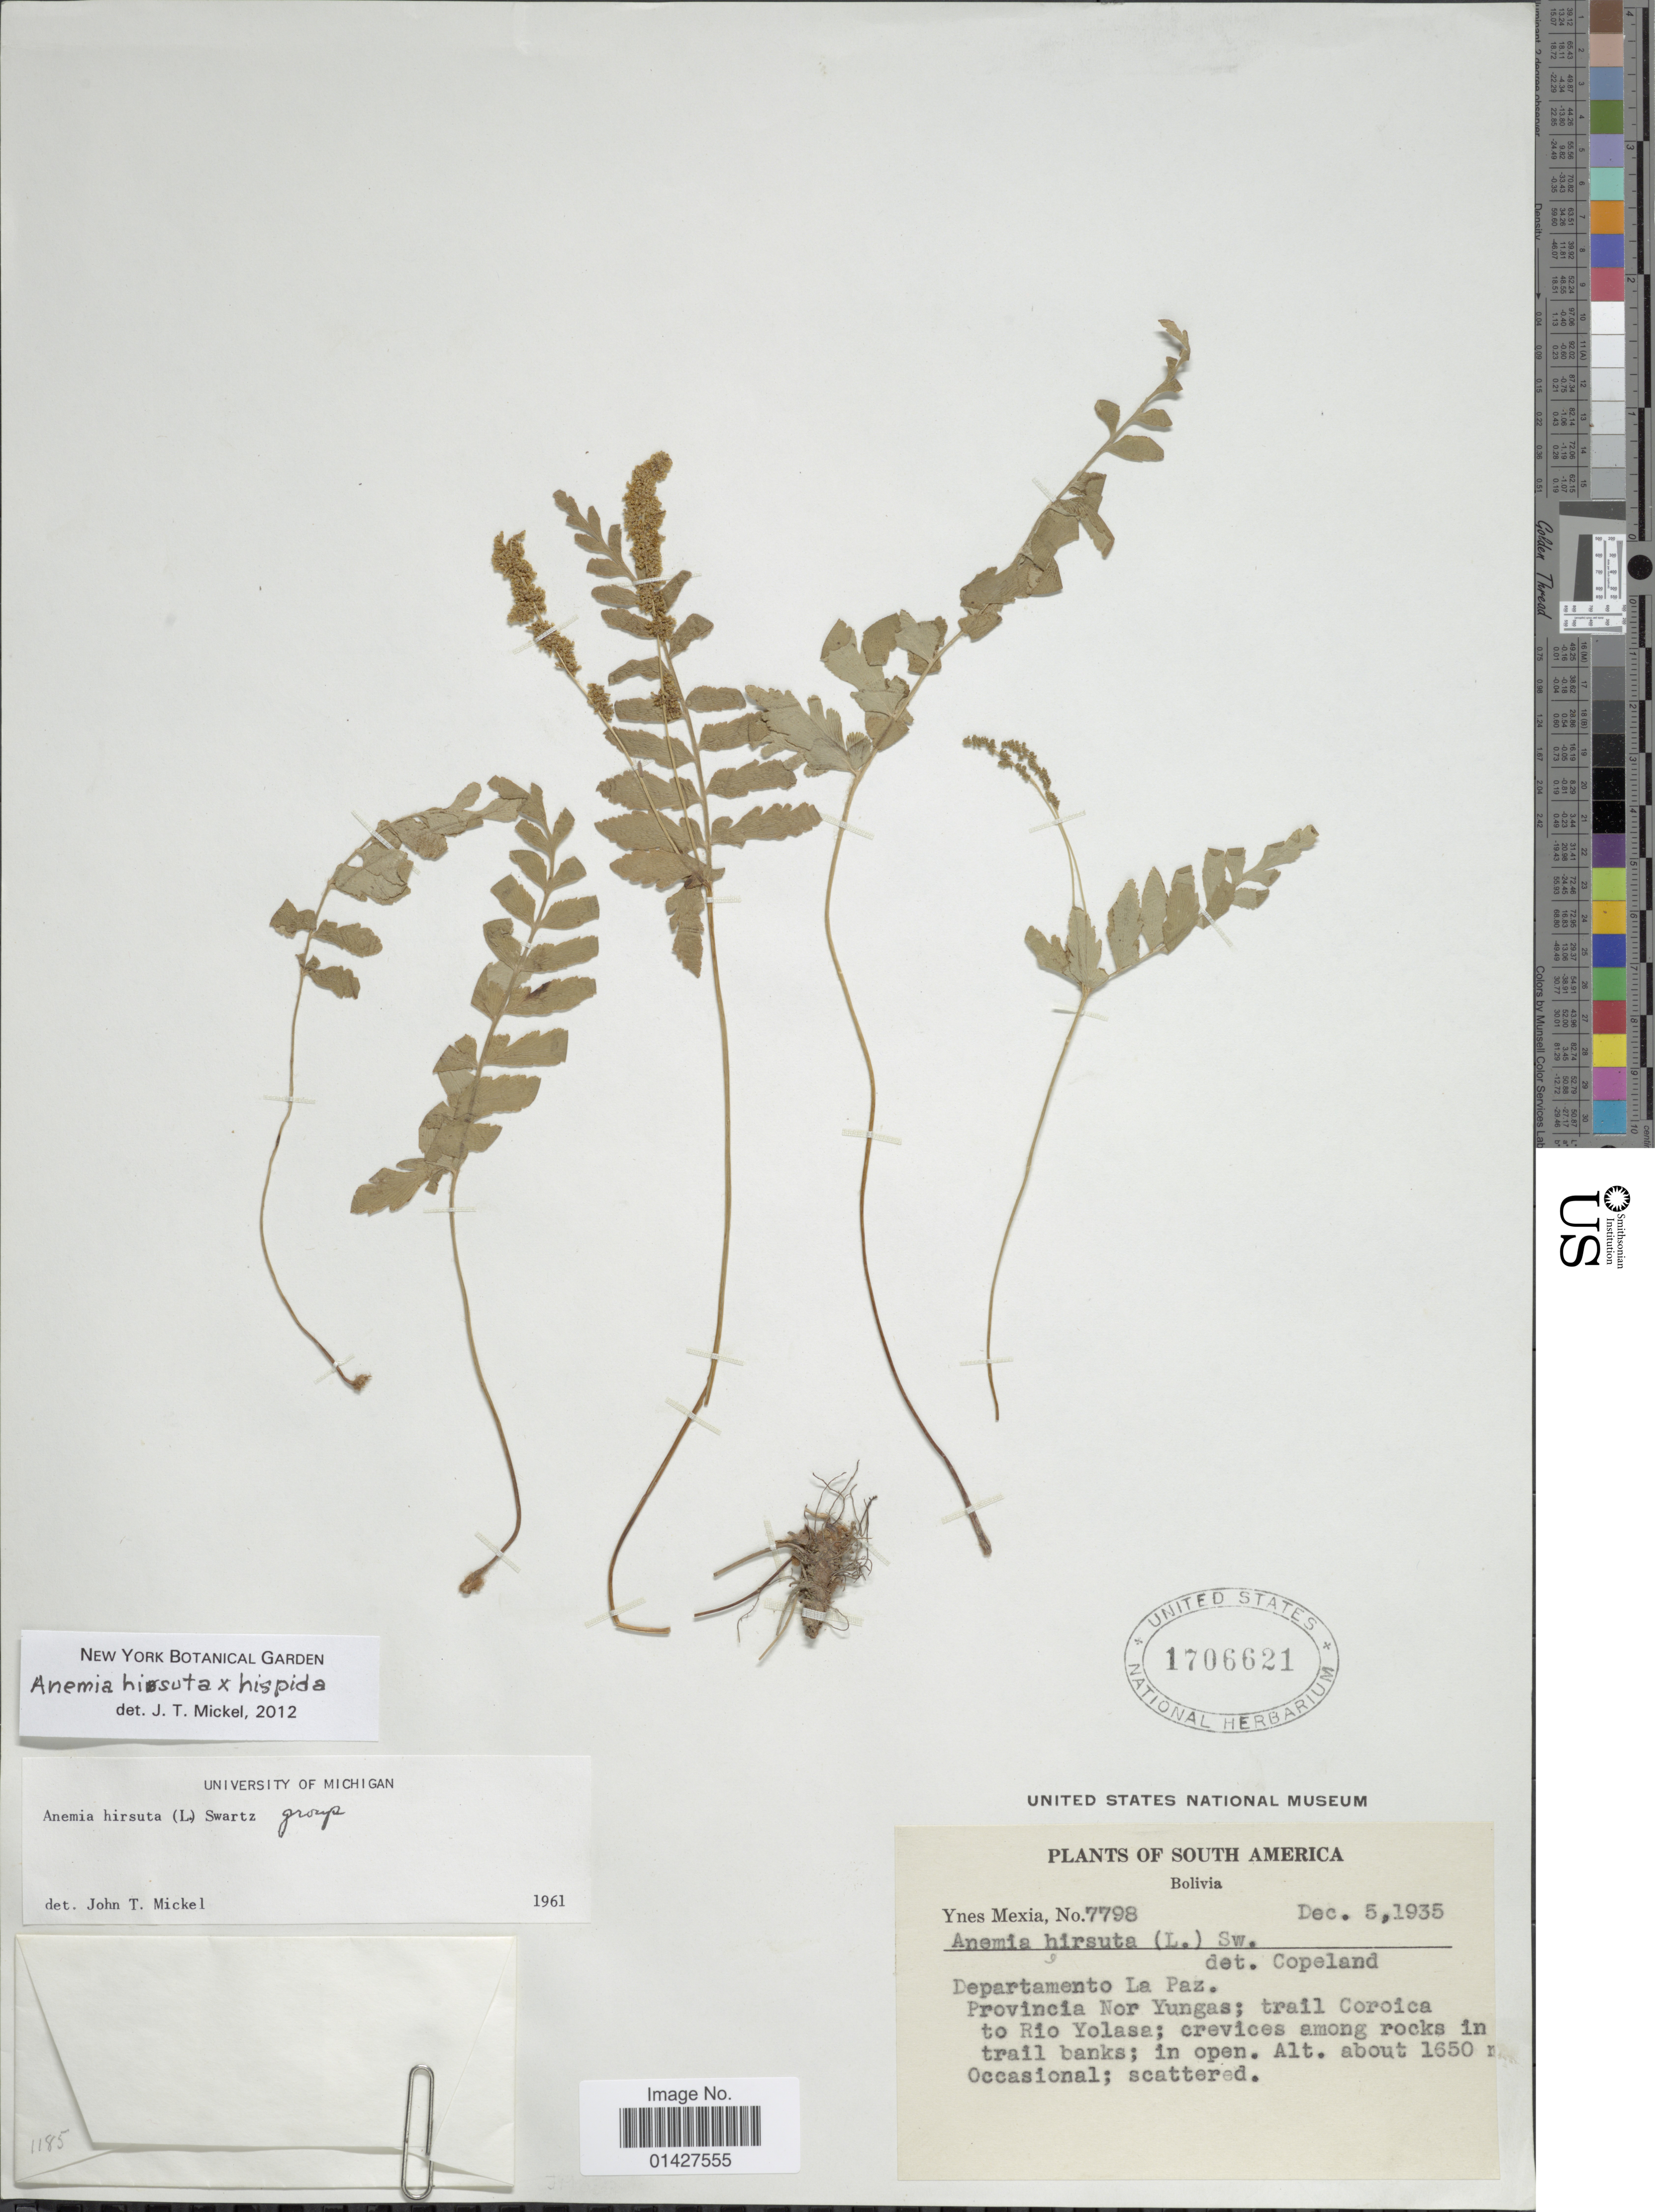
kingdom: Plantae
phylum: Tracheophyta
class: Polypodiopsida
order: Schizaeales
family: Anemiaceae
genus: Anemia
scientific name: Anemia hirsuta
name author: (L.) Sw.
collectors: Y. Mexia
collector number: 7798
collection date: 1935-12-05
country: Bolivia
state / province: La Paz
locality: Provincia Nor Yungas; trail Coroica to Rio Yolasa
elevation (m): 1650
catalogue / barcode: US 1706621